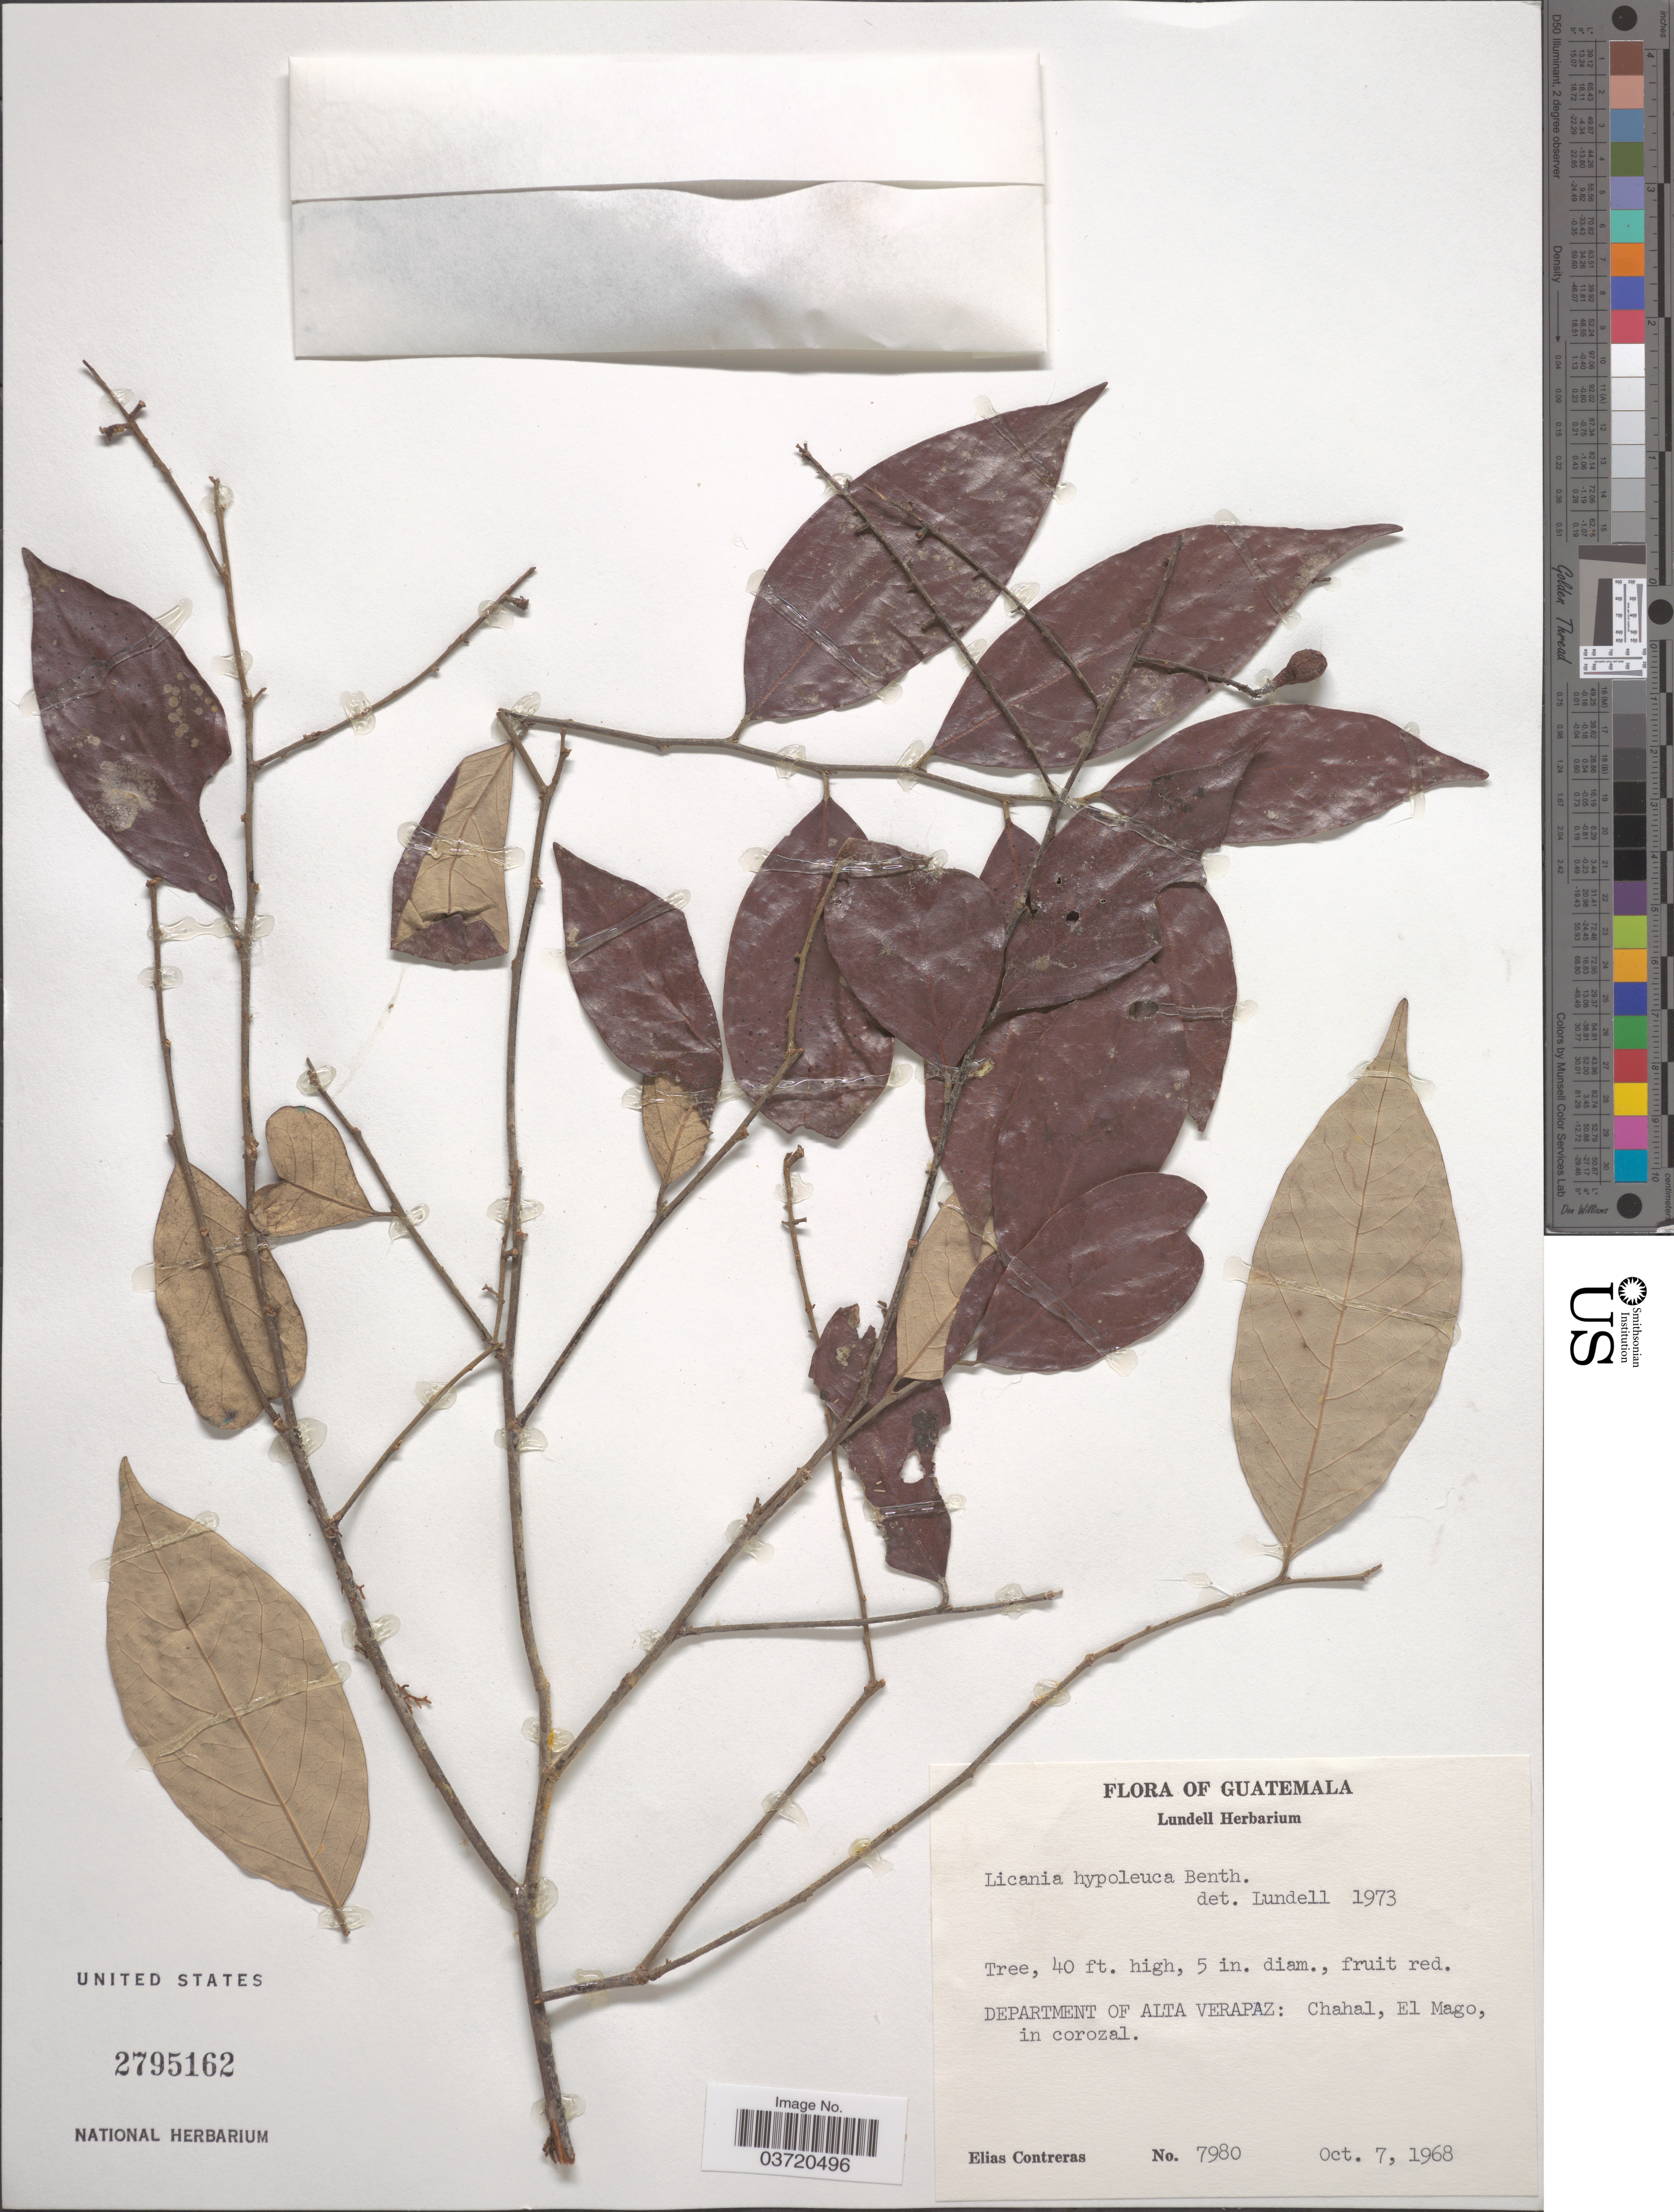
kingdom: Plantae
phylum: Tracheophyta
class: Magnoliopsida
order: Malpighiales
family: Chrysobalanaceae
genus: Licania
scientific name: Licania hypoleuca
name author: Benth.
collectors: E. Contreras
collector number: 7980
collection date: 1968-10-07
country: Guatemala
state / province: Alta Verapaz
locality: Department of Alta Verapaz: Chahal, El Mago, in corozal.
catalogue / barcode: US 2795162